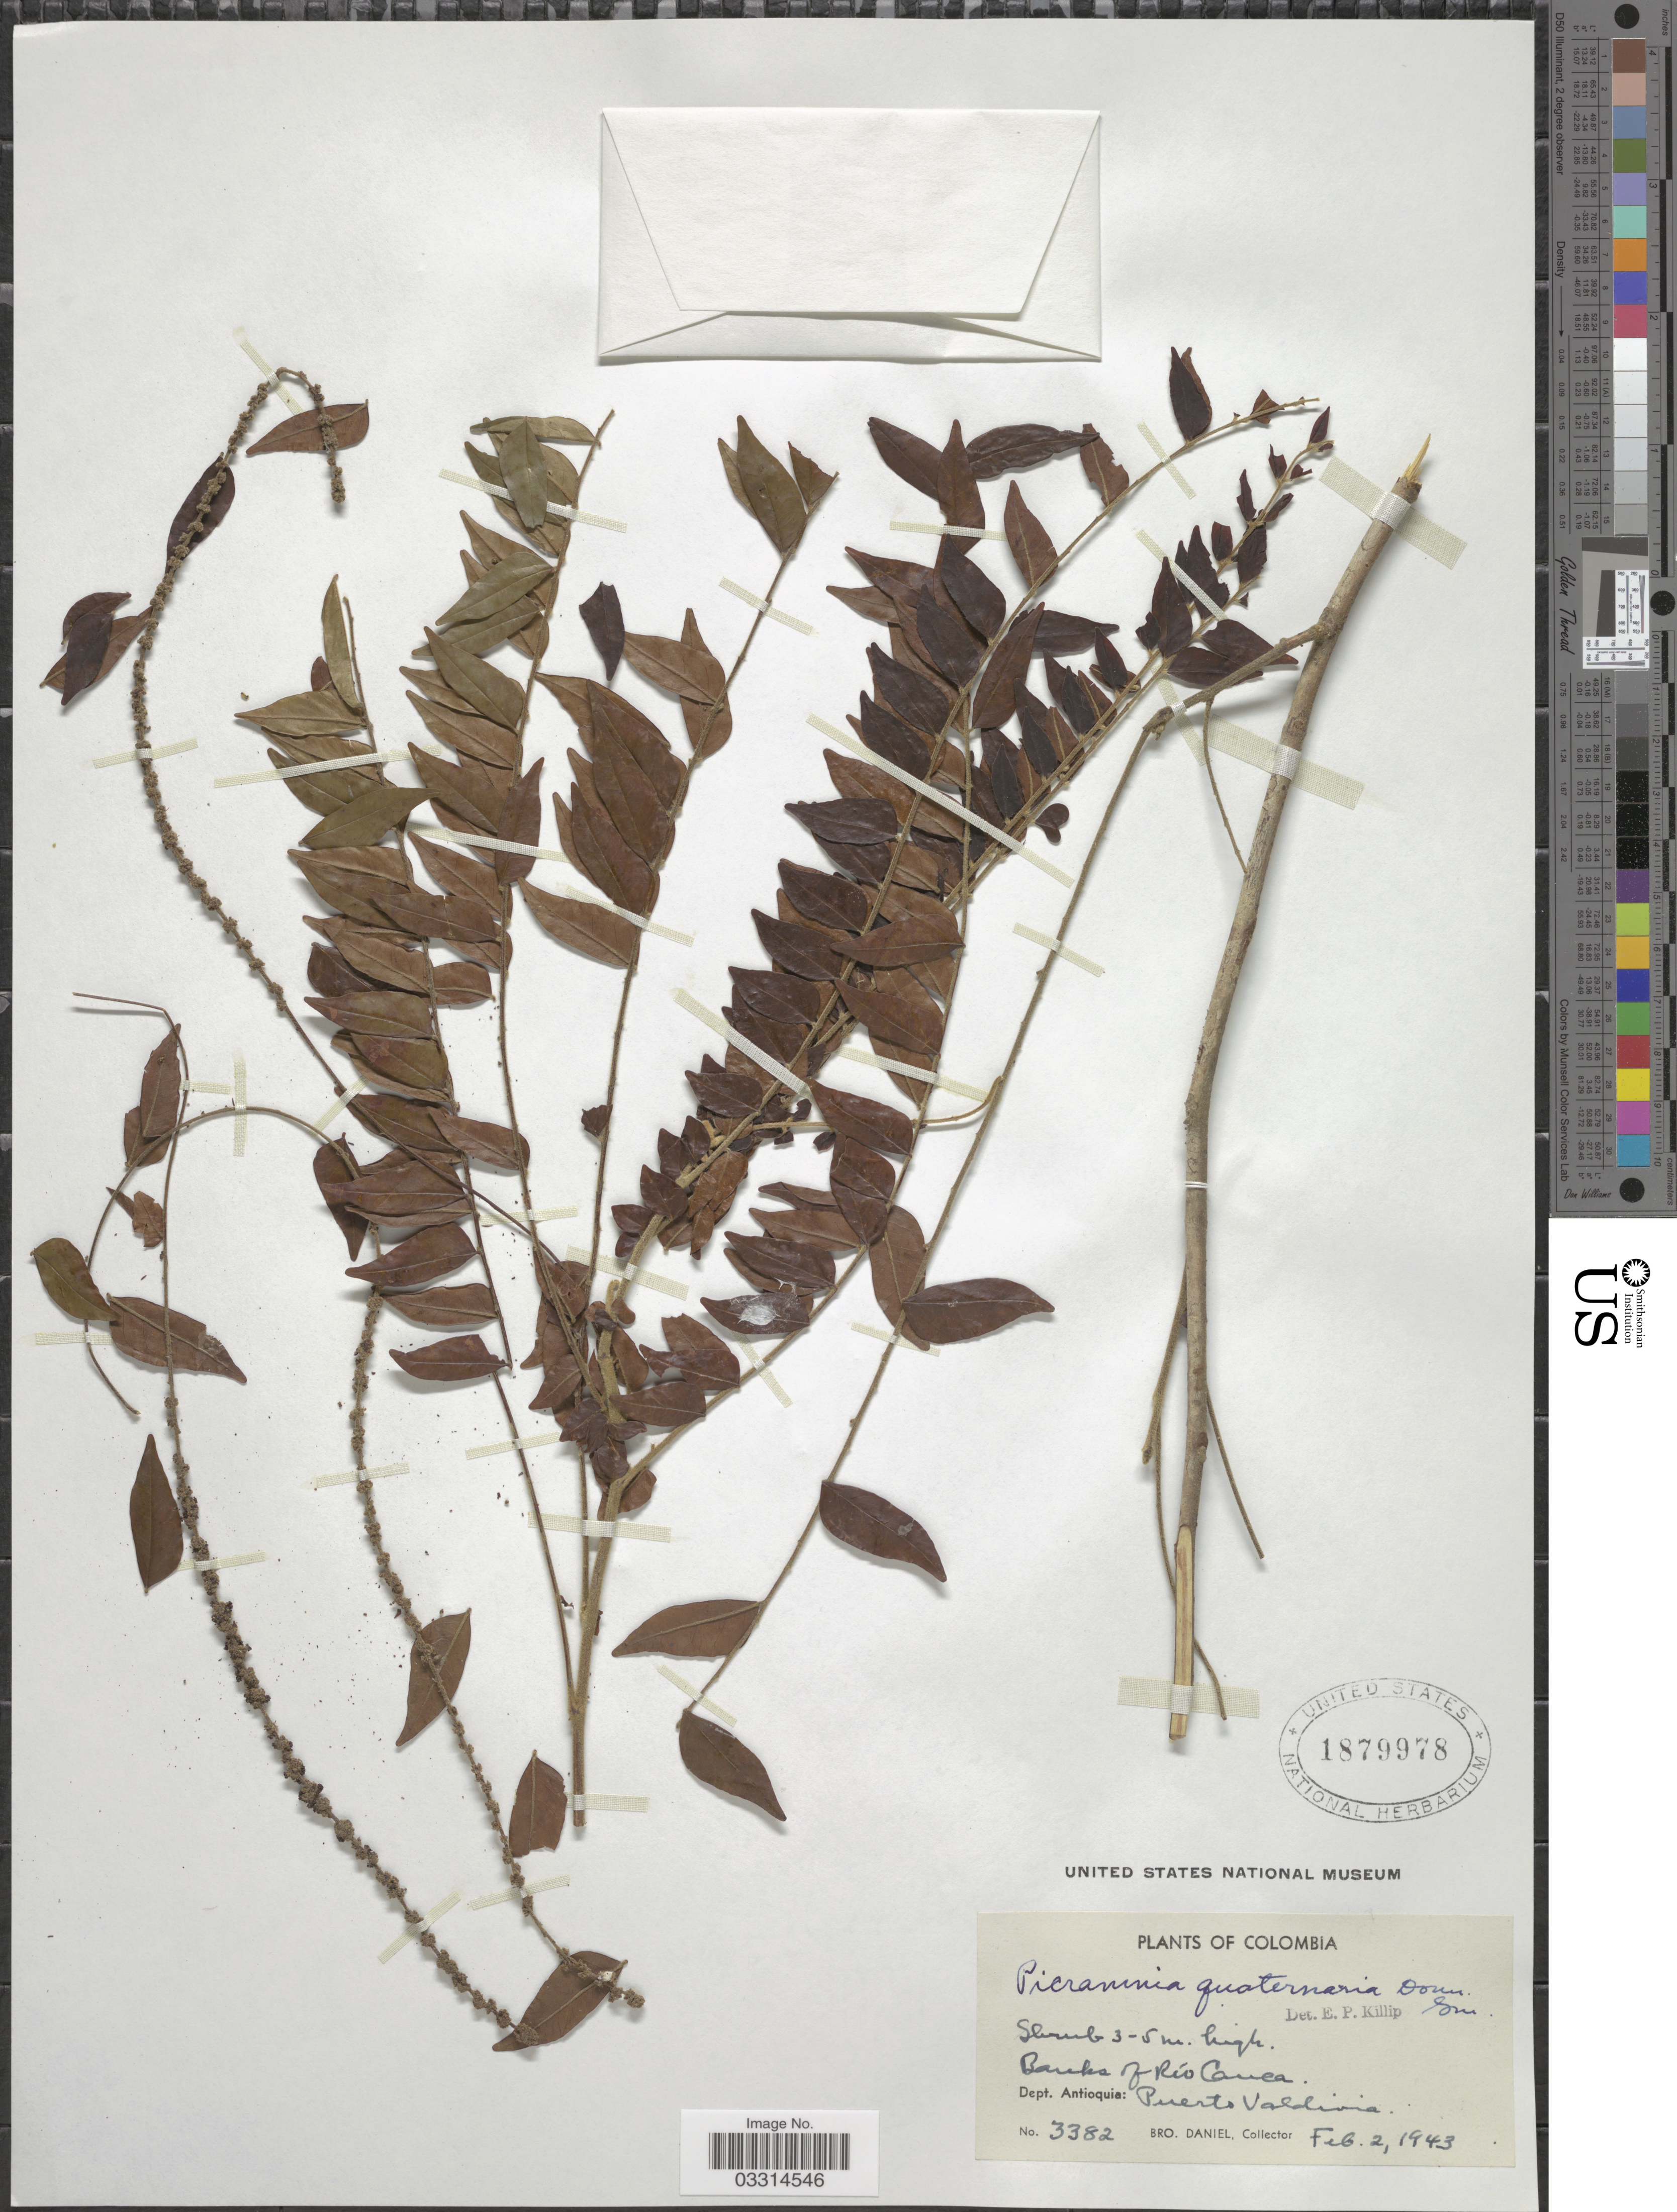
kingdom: Plantae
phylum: Tracheophyta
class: Magnoliopsida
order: Picramniales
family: Picramniaceae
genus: Picramnia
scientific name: Picramnia quaternaria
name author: Donn. Sm.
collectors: Bro. Daniel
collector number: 3382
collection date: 1943-02-02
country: Colombia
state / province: Antioquia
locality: Banks of Río Cauca. Dept. Antioquia: Puerto Valdivia.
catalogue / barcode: US 1879978